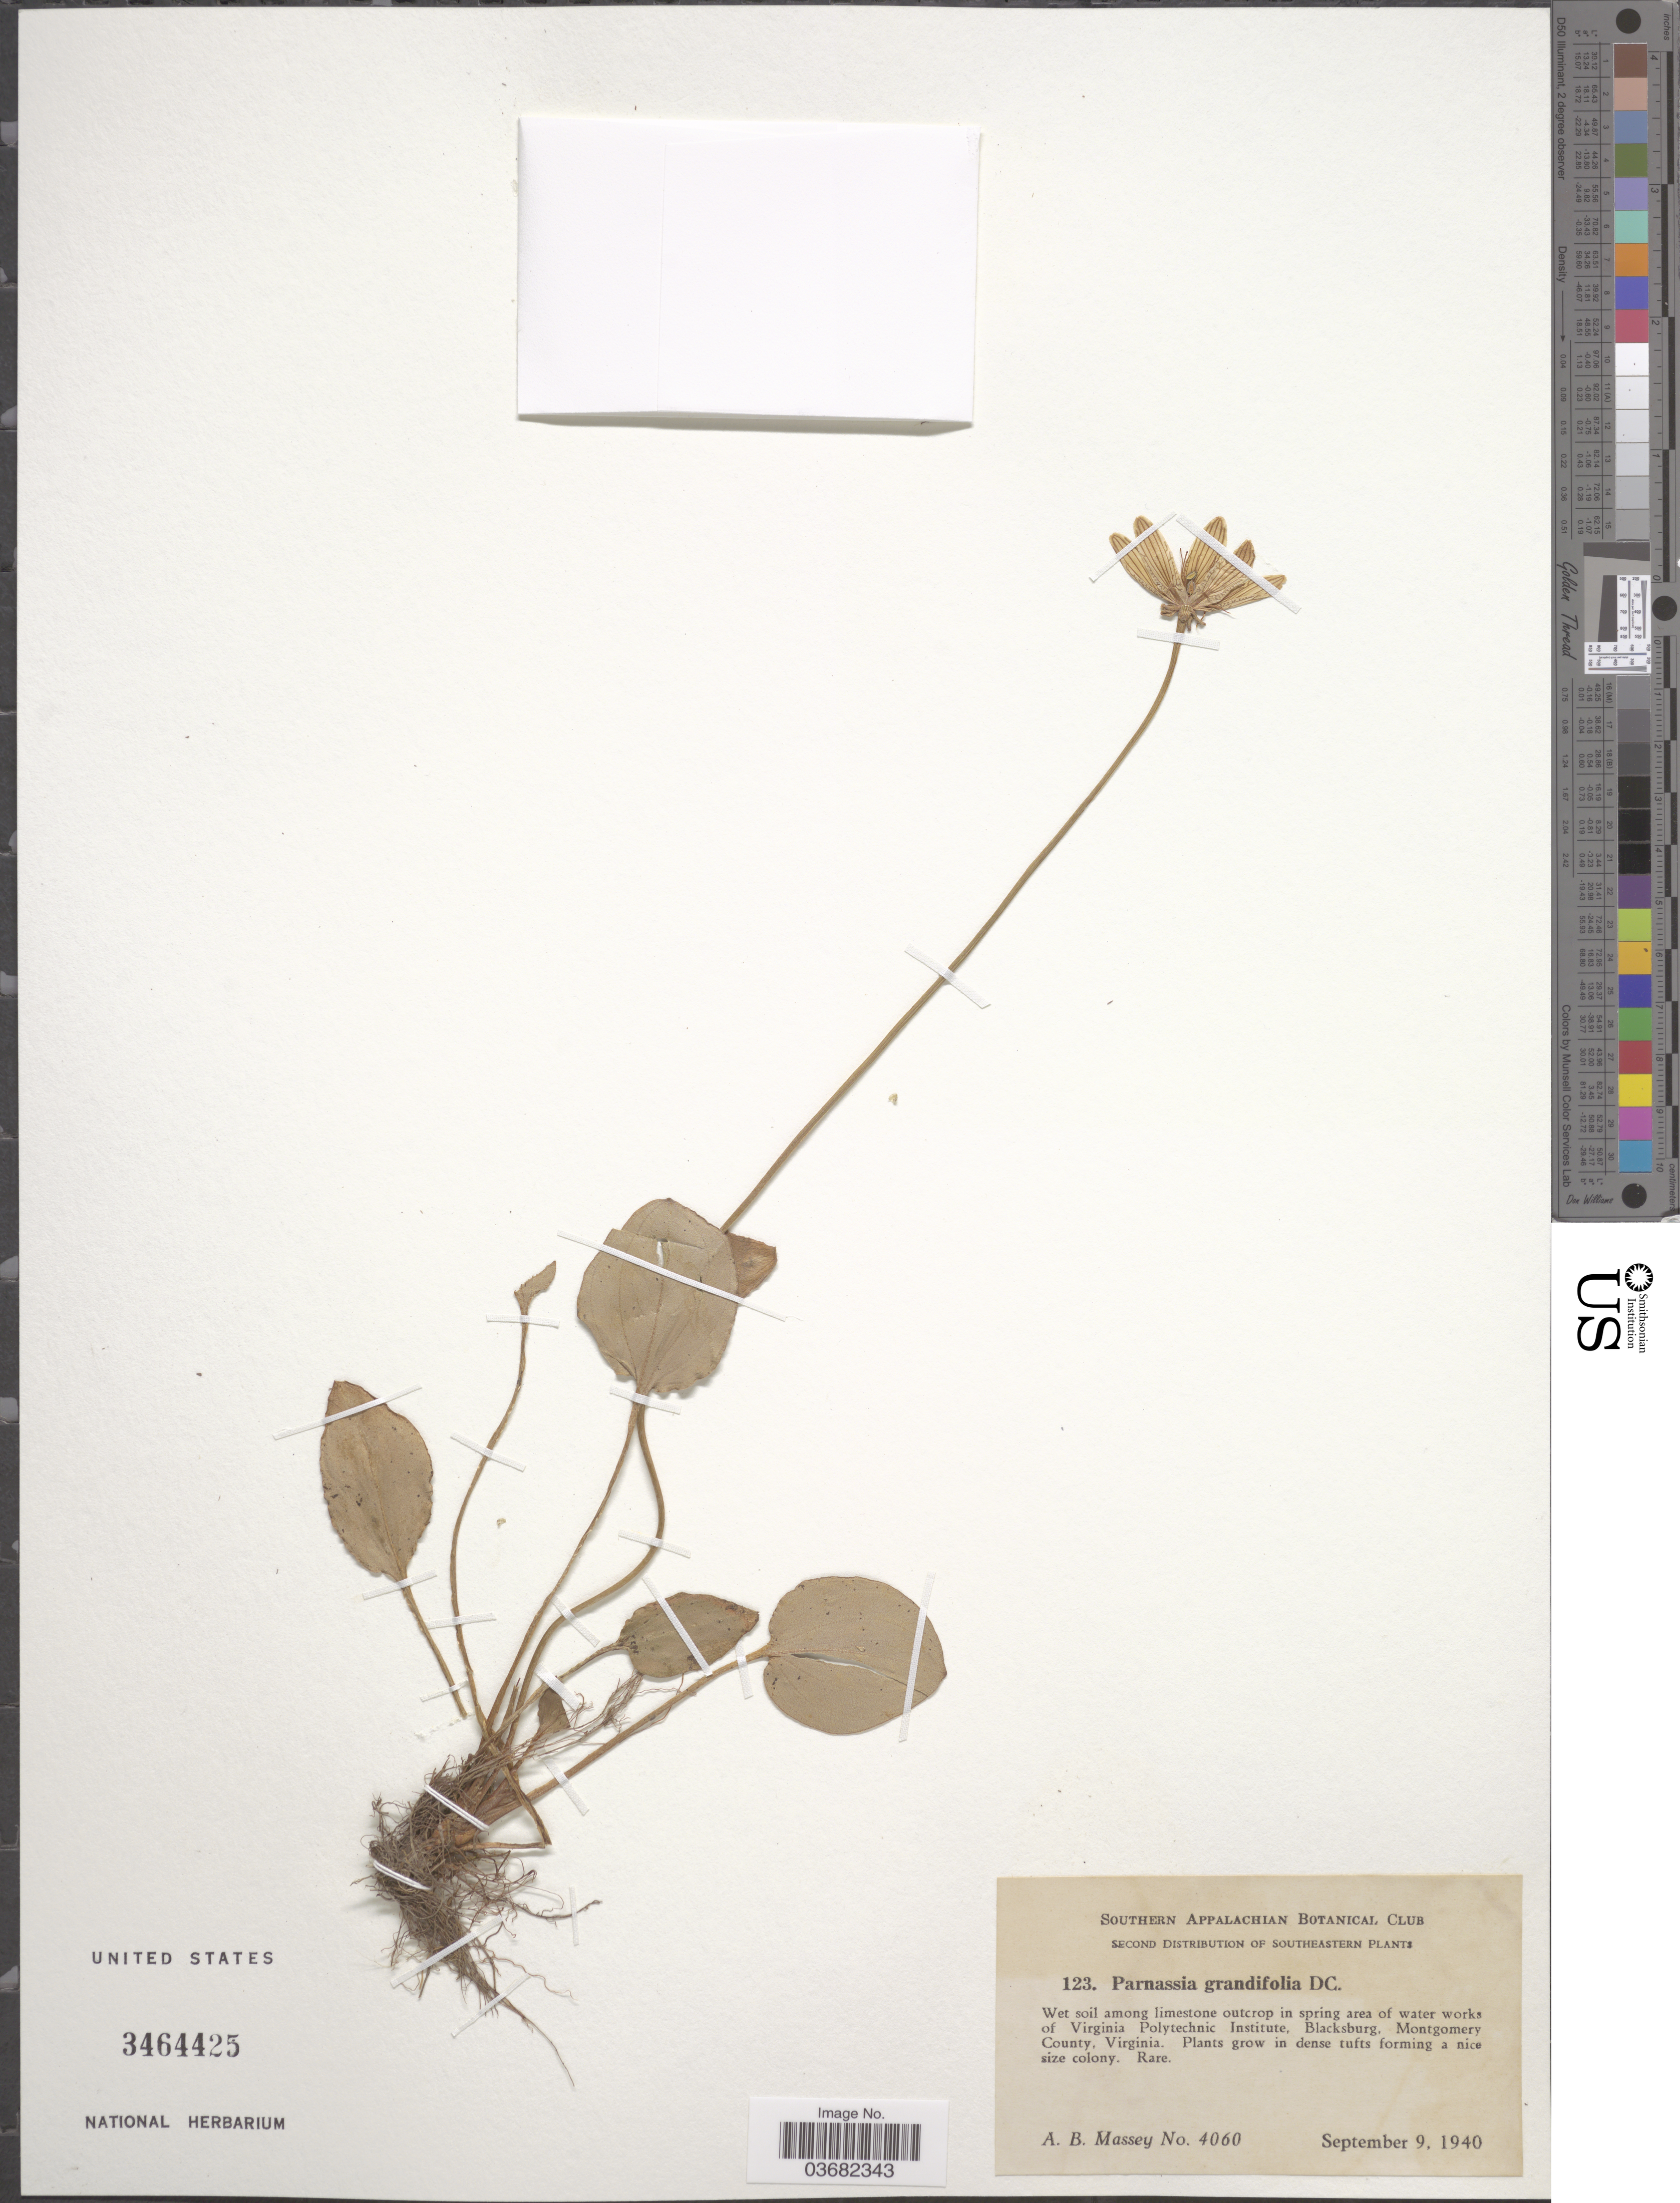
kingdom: Plantae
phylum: Tracheophyta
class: Magnoliopsida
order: Celastrales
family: Parnassiaceae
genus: Parnassia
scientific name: Parnassia grandifolia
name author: DC.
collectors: A. Massey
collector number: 4060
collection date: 1940-09-09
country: United States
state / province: Virginia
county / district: Montgomery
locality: Wet soil among limestone outcrop in spring area of water works of Virginia Polytechnic Institutem Blacksburg. Montgomery County.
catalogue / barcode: US 3464425